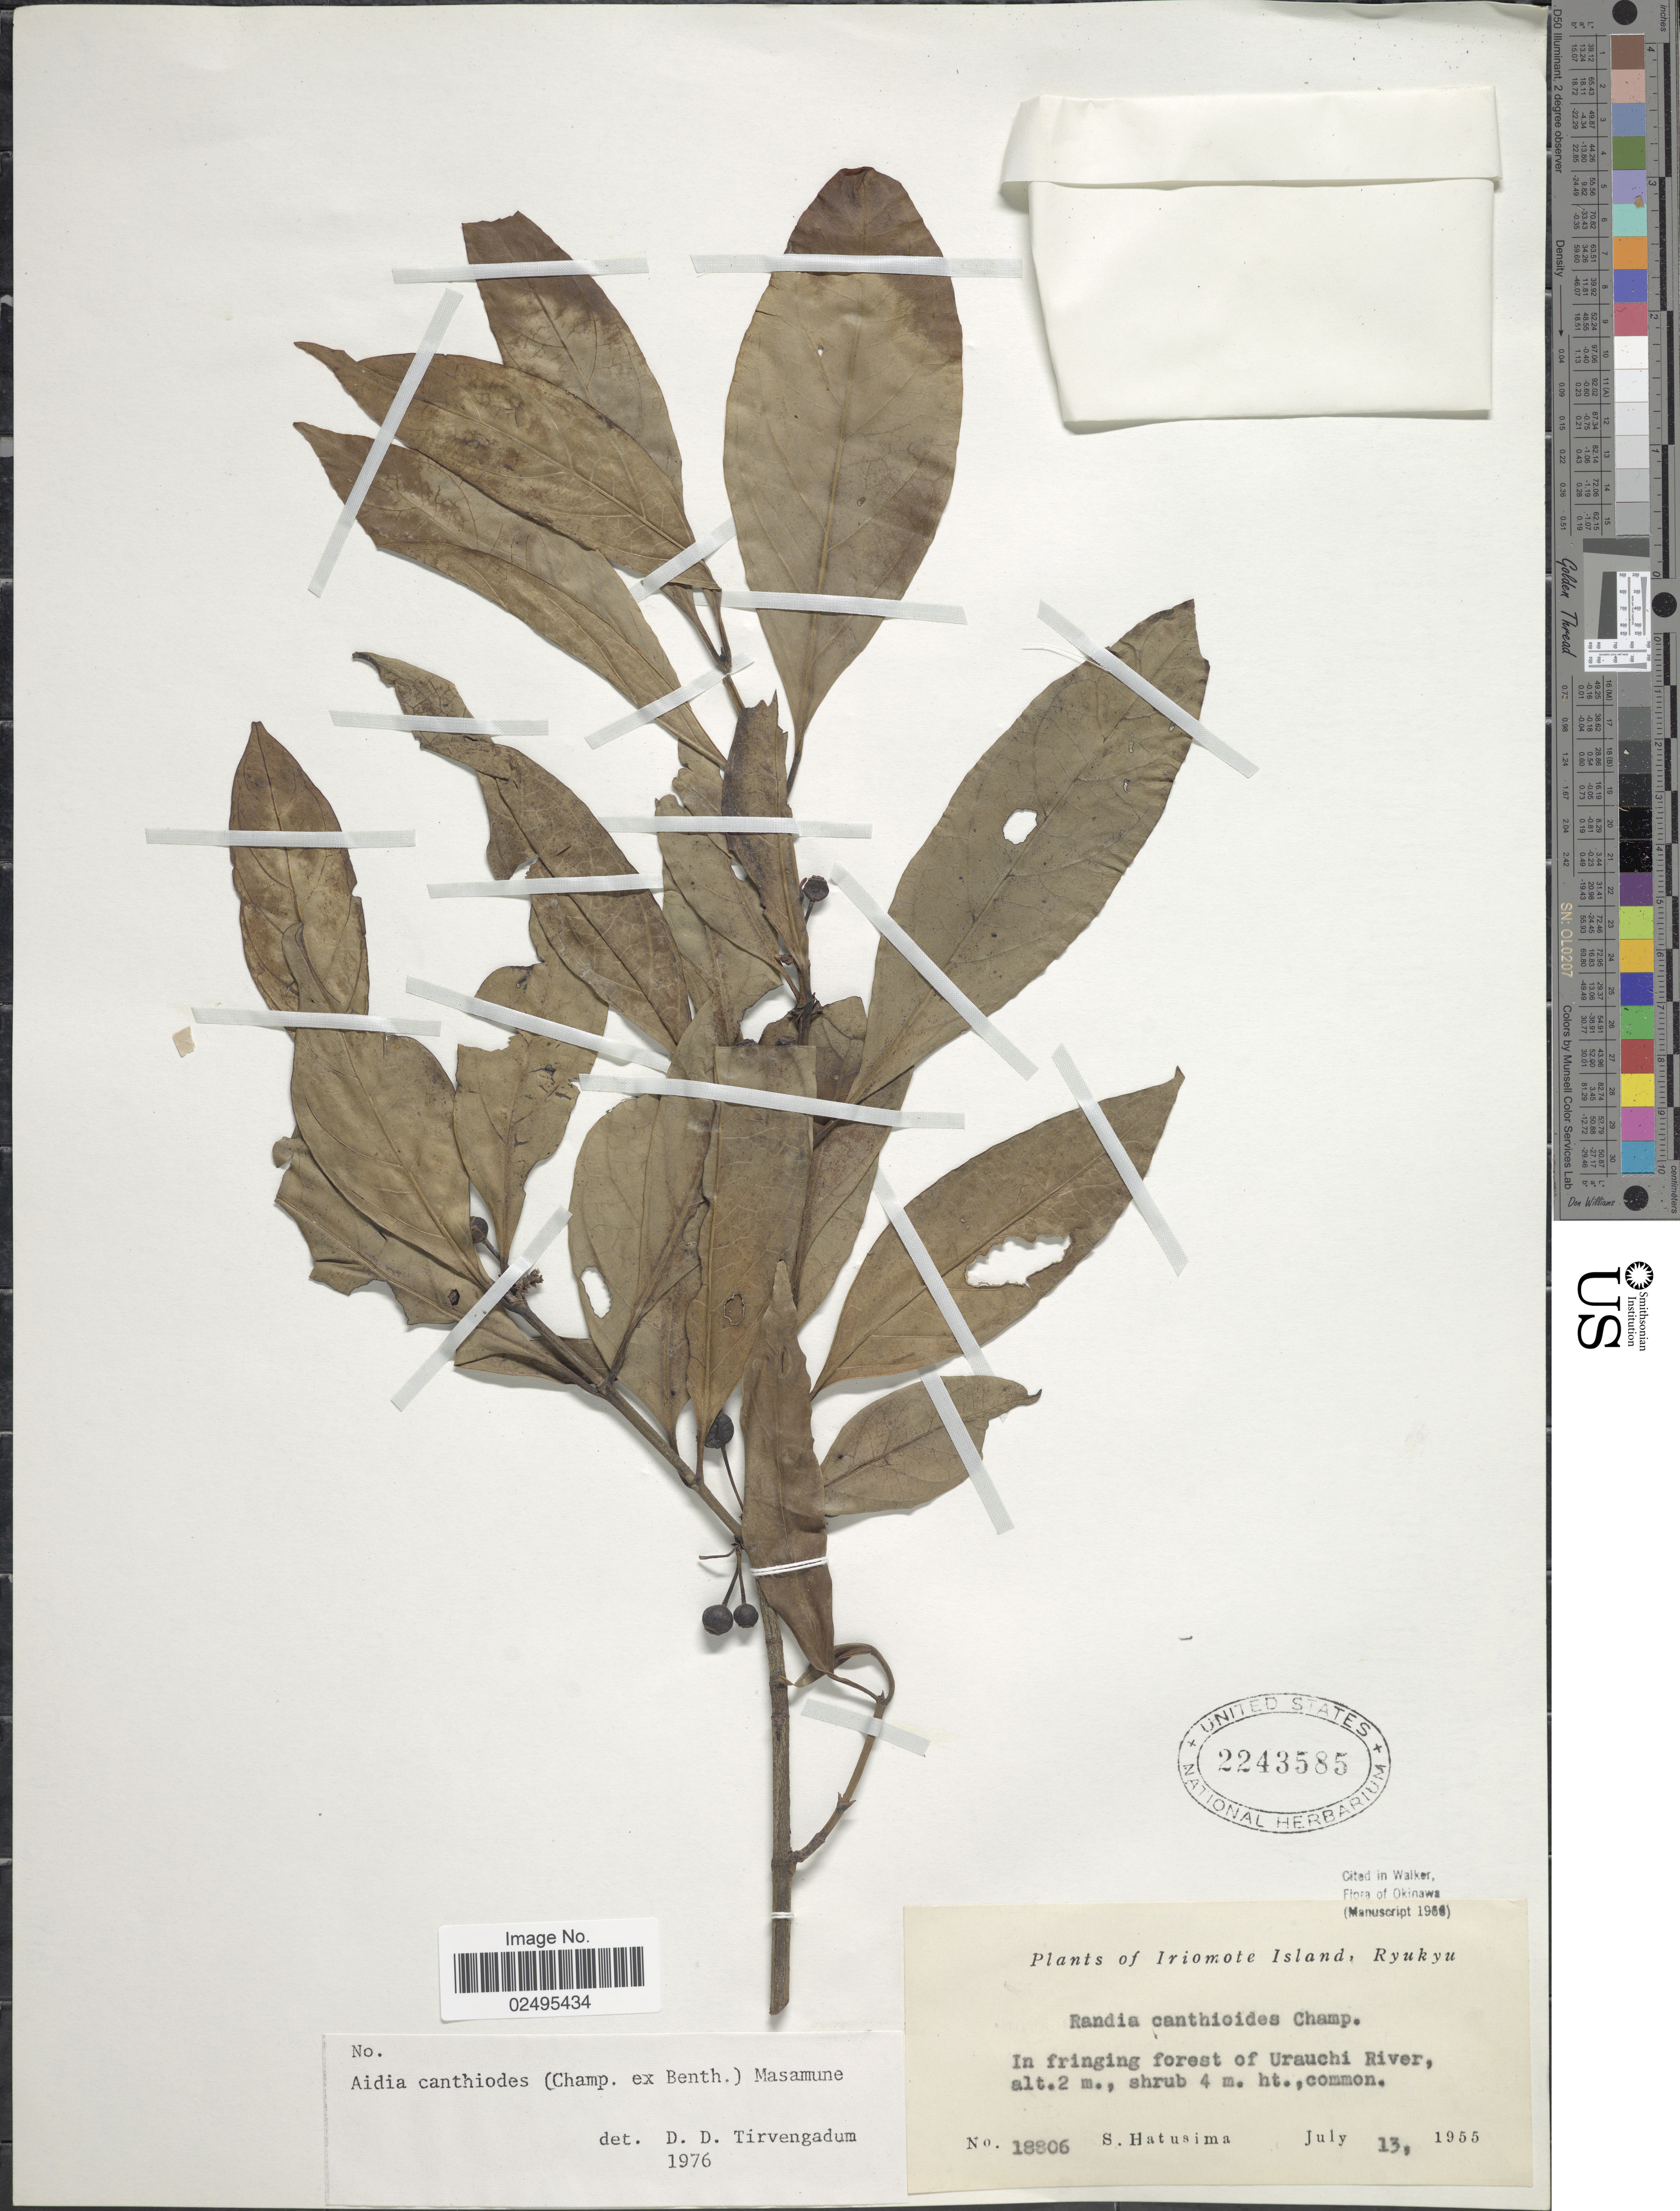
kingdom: Plantae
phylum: Tracheophyta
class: Magnoliopsida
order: Gentianales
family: Rubiaceae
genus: Aidia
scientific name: Aidia canthioides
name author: (Champ. ex Benth.) Masam.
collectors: S. Hatusima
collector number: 18806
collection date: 1955-07-13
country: Japan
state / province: Okinawa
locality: Iriomote Island, Ryukyu, in fringing forest of Urauchi River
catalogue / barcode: US 2243585